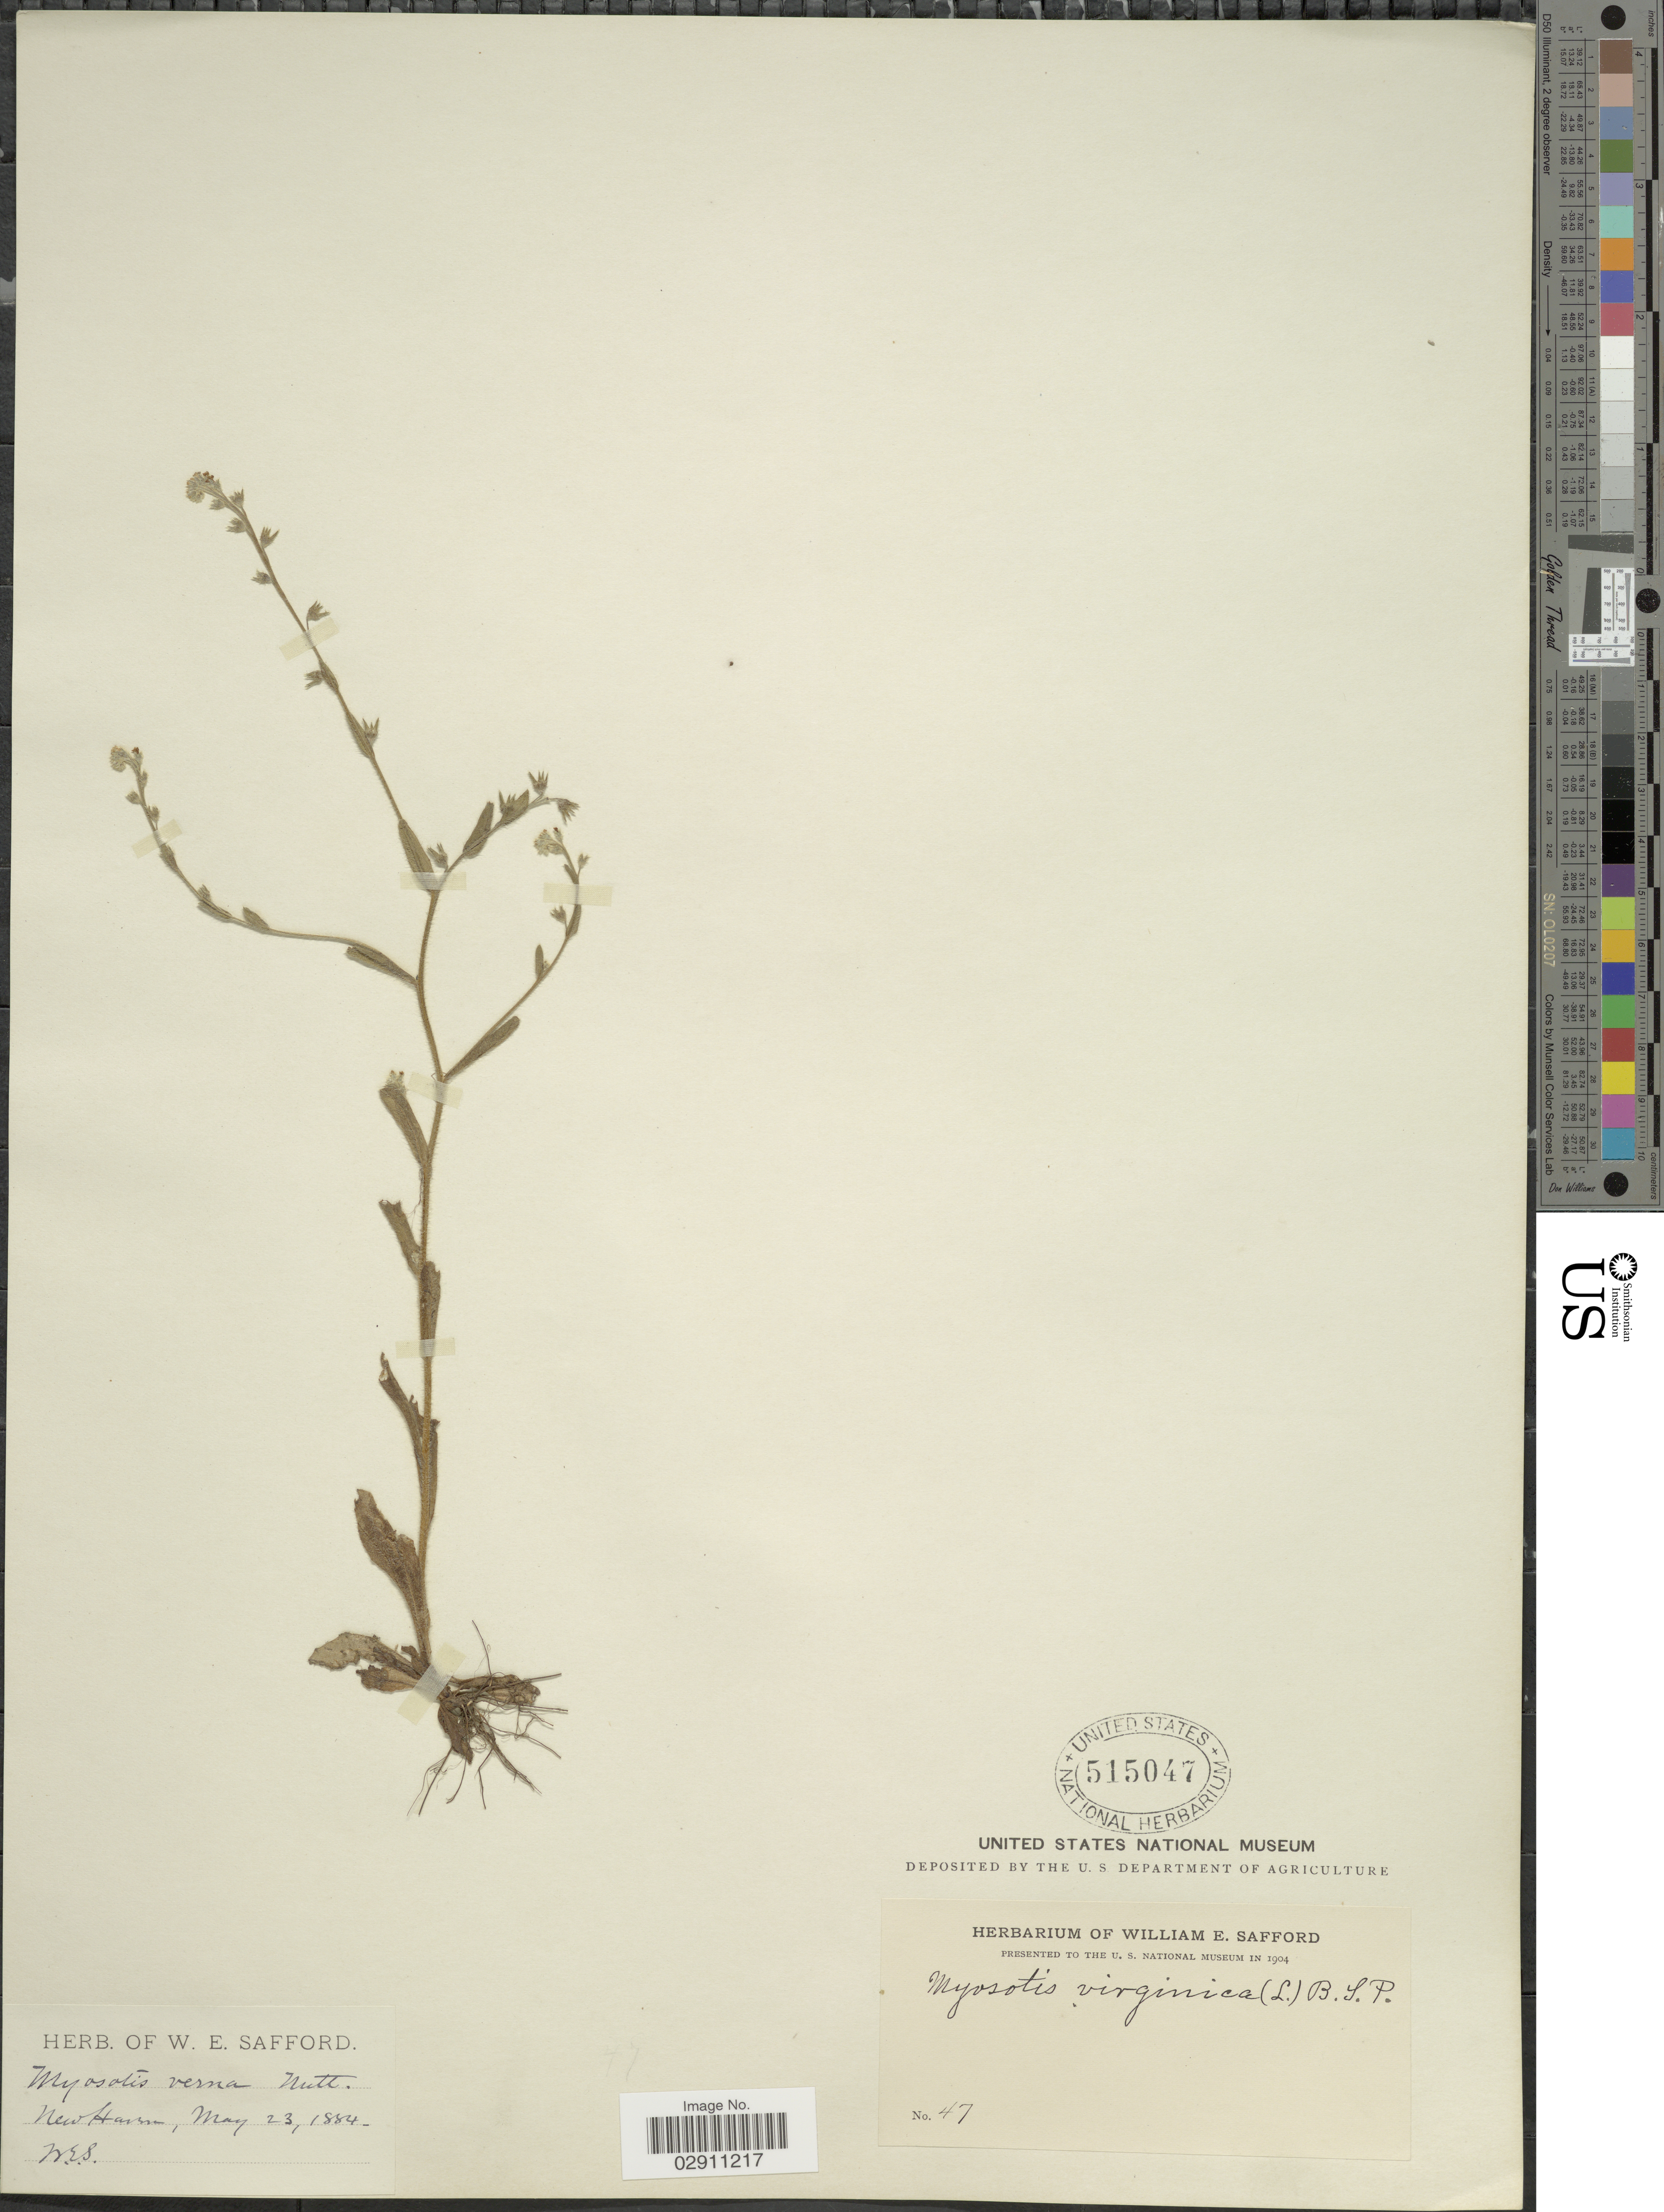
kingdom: Plantae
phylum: Tracheophyta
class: Magnoliopsida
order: Boraginales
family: Boraginaceae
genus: Myosotis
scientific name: Myosotis verna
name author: Nutt.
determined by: Goldman, Doug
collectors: W. E. Safford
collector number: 47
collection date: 1884-05-23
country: United States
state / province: Connecticut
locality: New Haven.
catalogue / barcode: US 515047